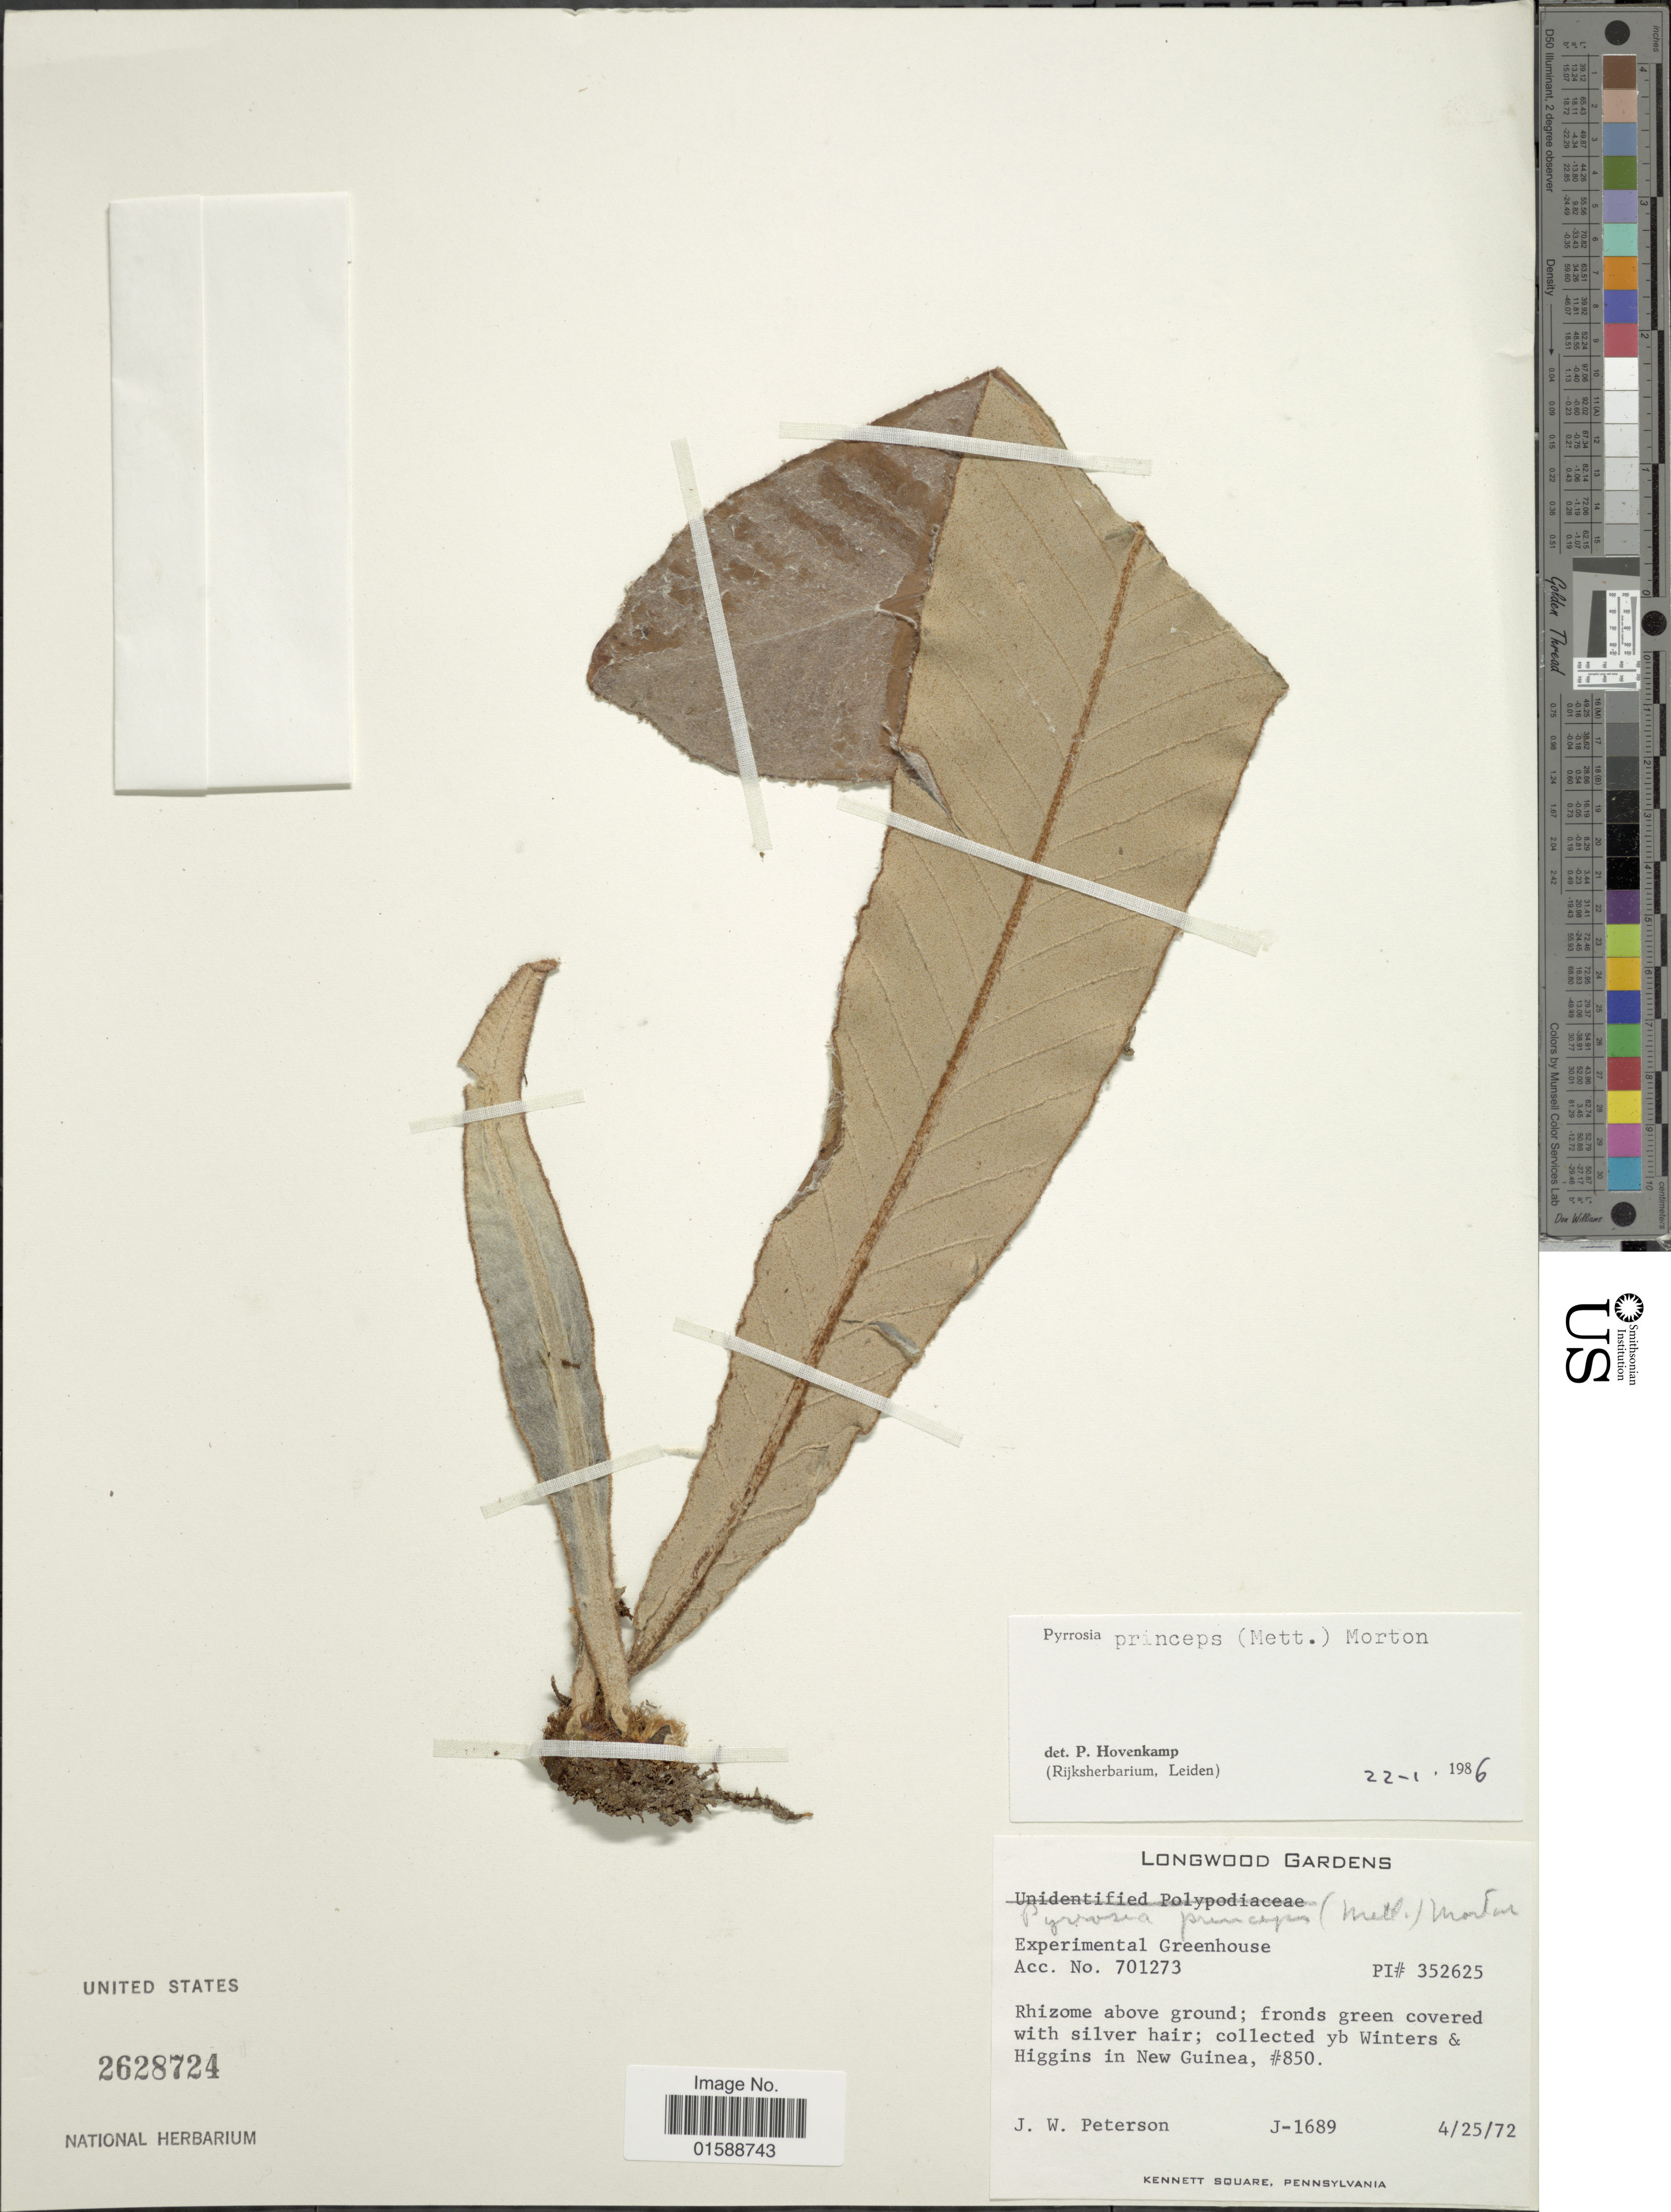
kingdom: Plantae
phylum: Tracheophyta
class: Polypodiopsida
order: Polypodiales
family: Polypodiaceae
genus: Pyrrosia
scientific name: Pyrrosia princeps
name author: (Mett.) C.V. Morton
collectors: J. W. Peterson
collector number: J-1689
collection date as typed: Transcribed d/m/y: 25/4/72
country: United States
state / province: Pennsylvania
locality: Longwood Gardens, Experimental Greenhouse.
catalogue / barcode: US 2628724